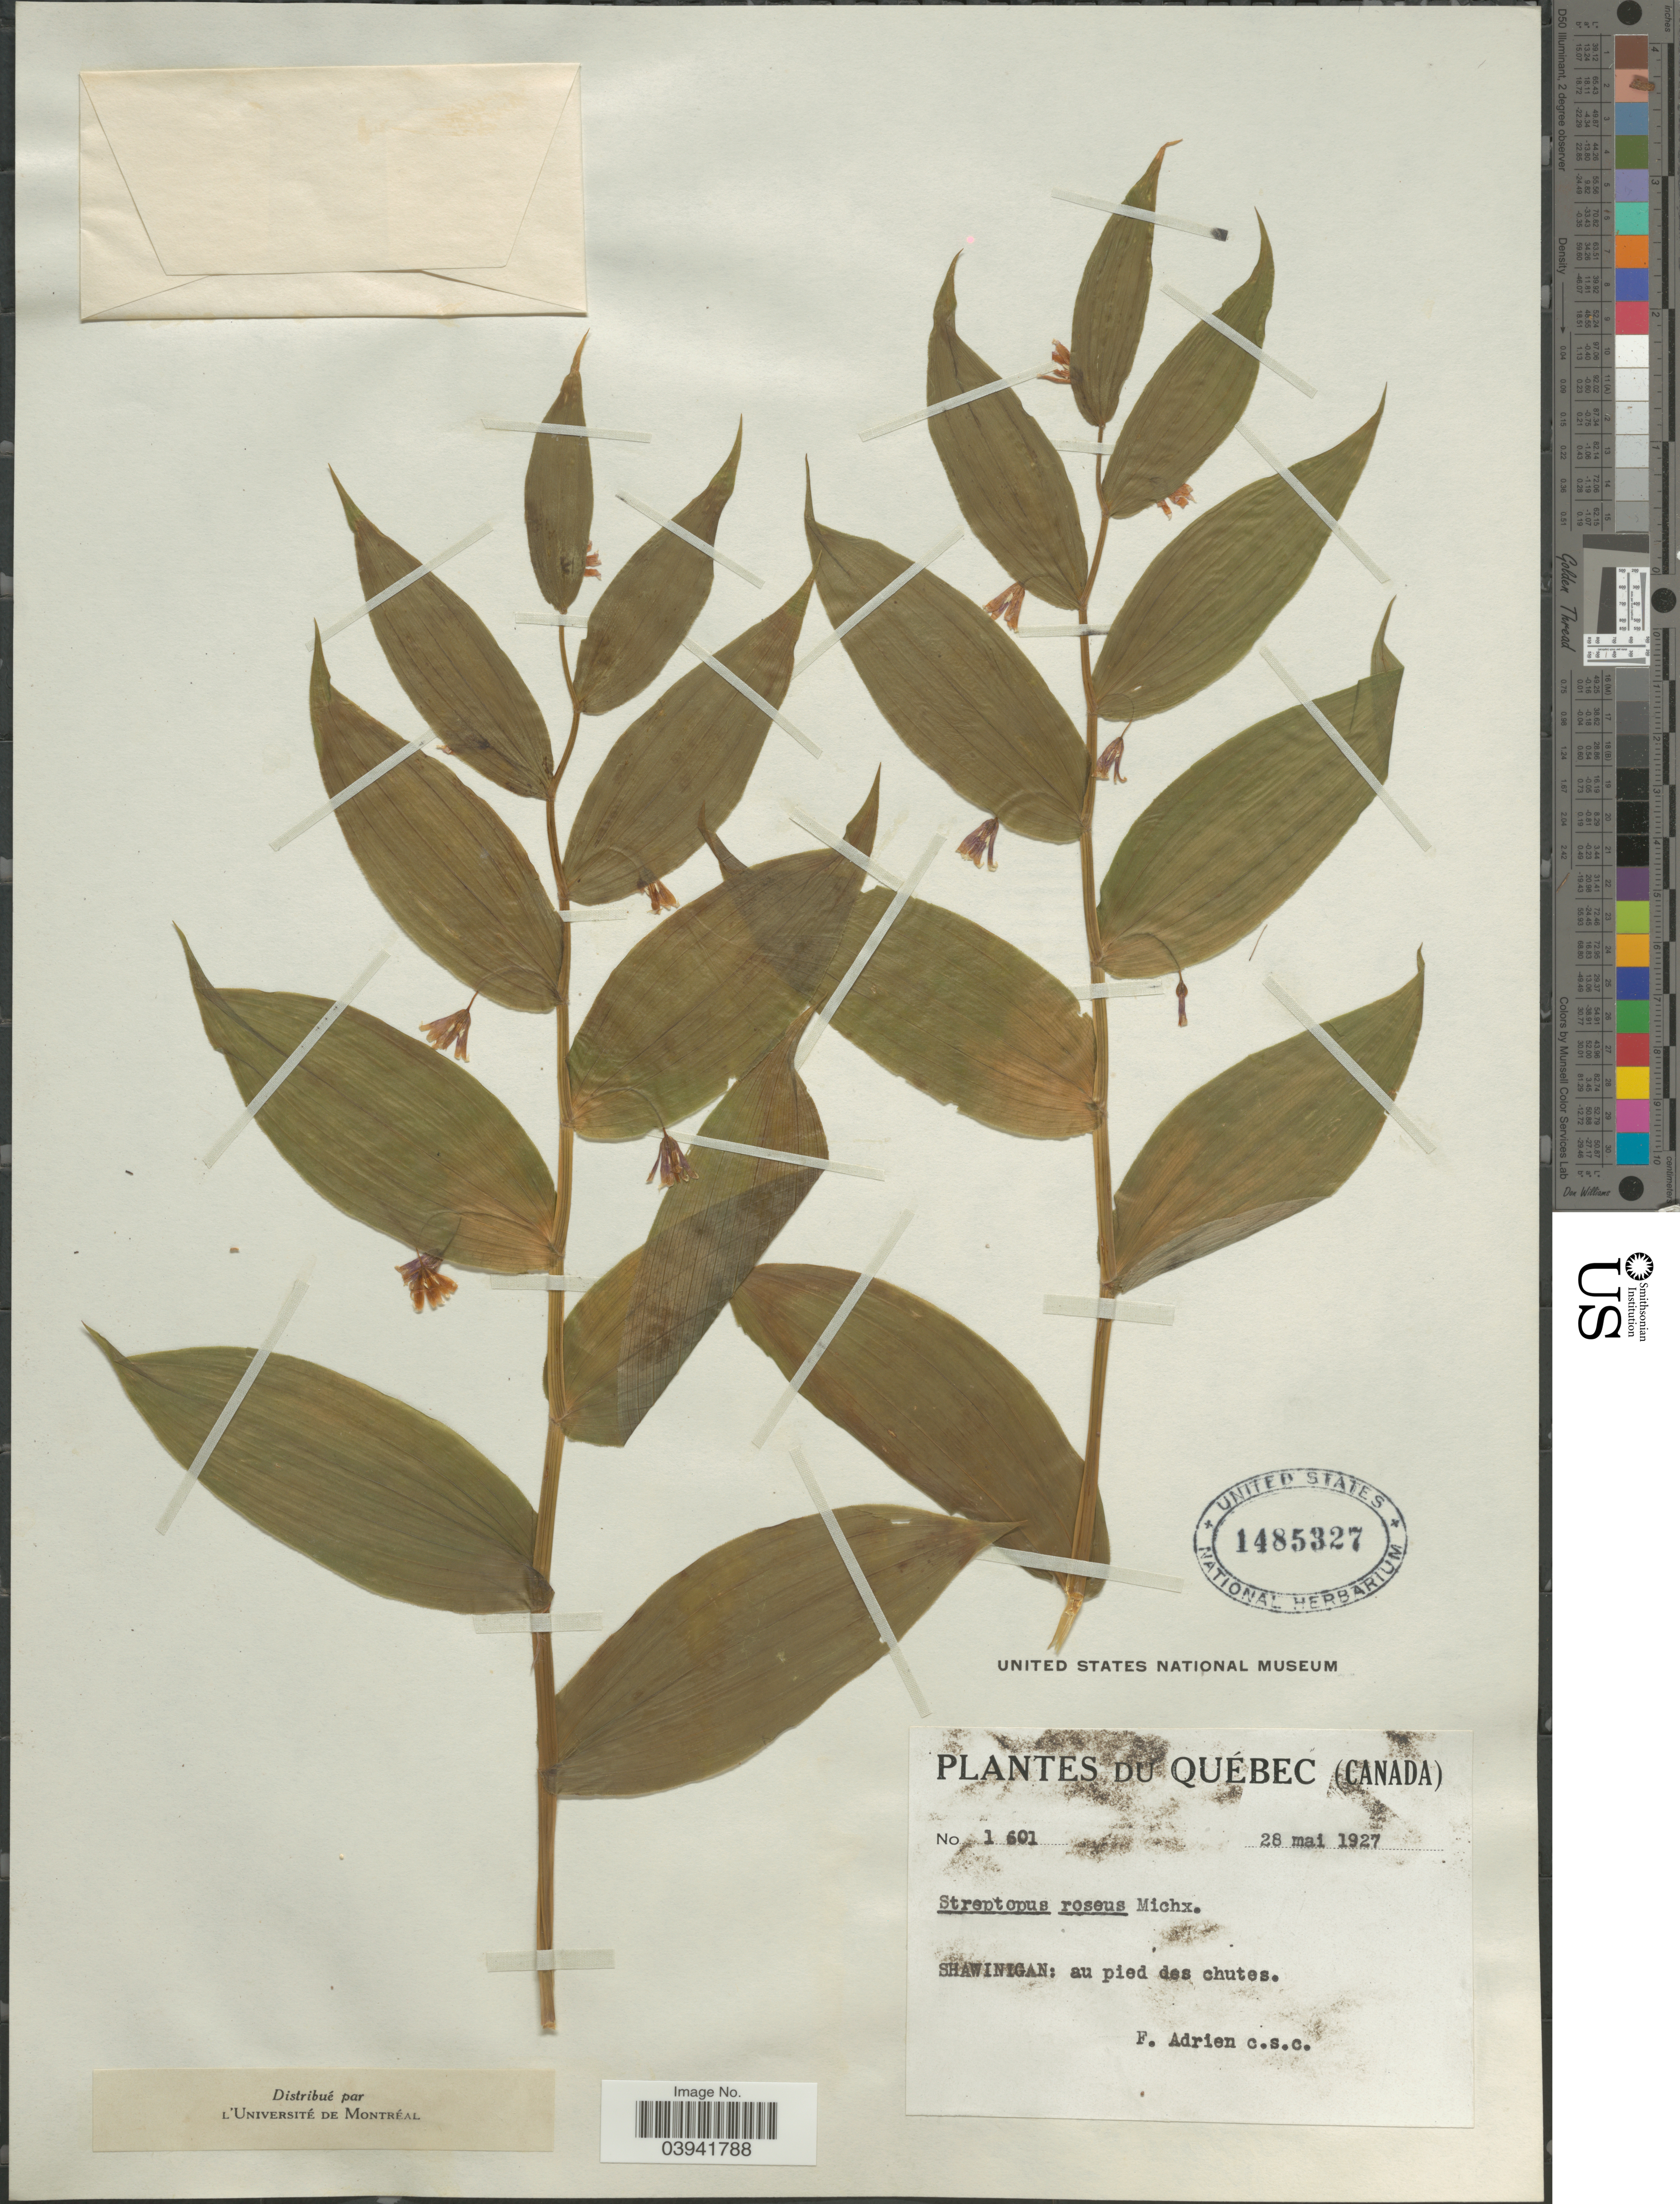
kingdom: Plantae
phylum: Tracheophyta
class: Liliopsida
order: Liliales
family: Liliaceae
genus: Streptopus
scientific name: Streptopus roseus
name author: Michx.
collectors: F. Adrien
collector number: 1601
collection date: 1927-05-28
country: Canada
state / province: Quebec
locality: Shawinigan: au pied des chutes.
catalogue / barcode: US 1485327